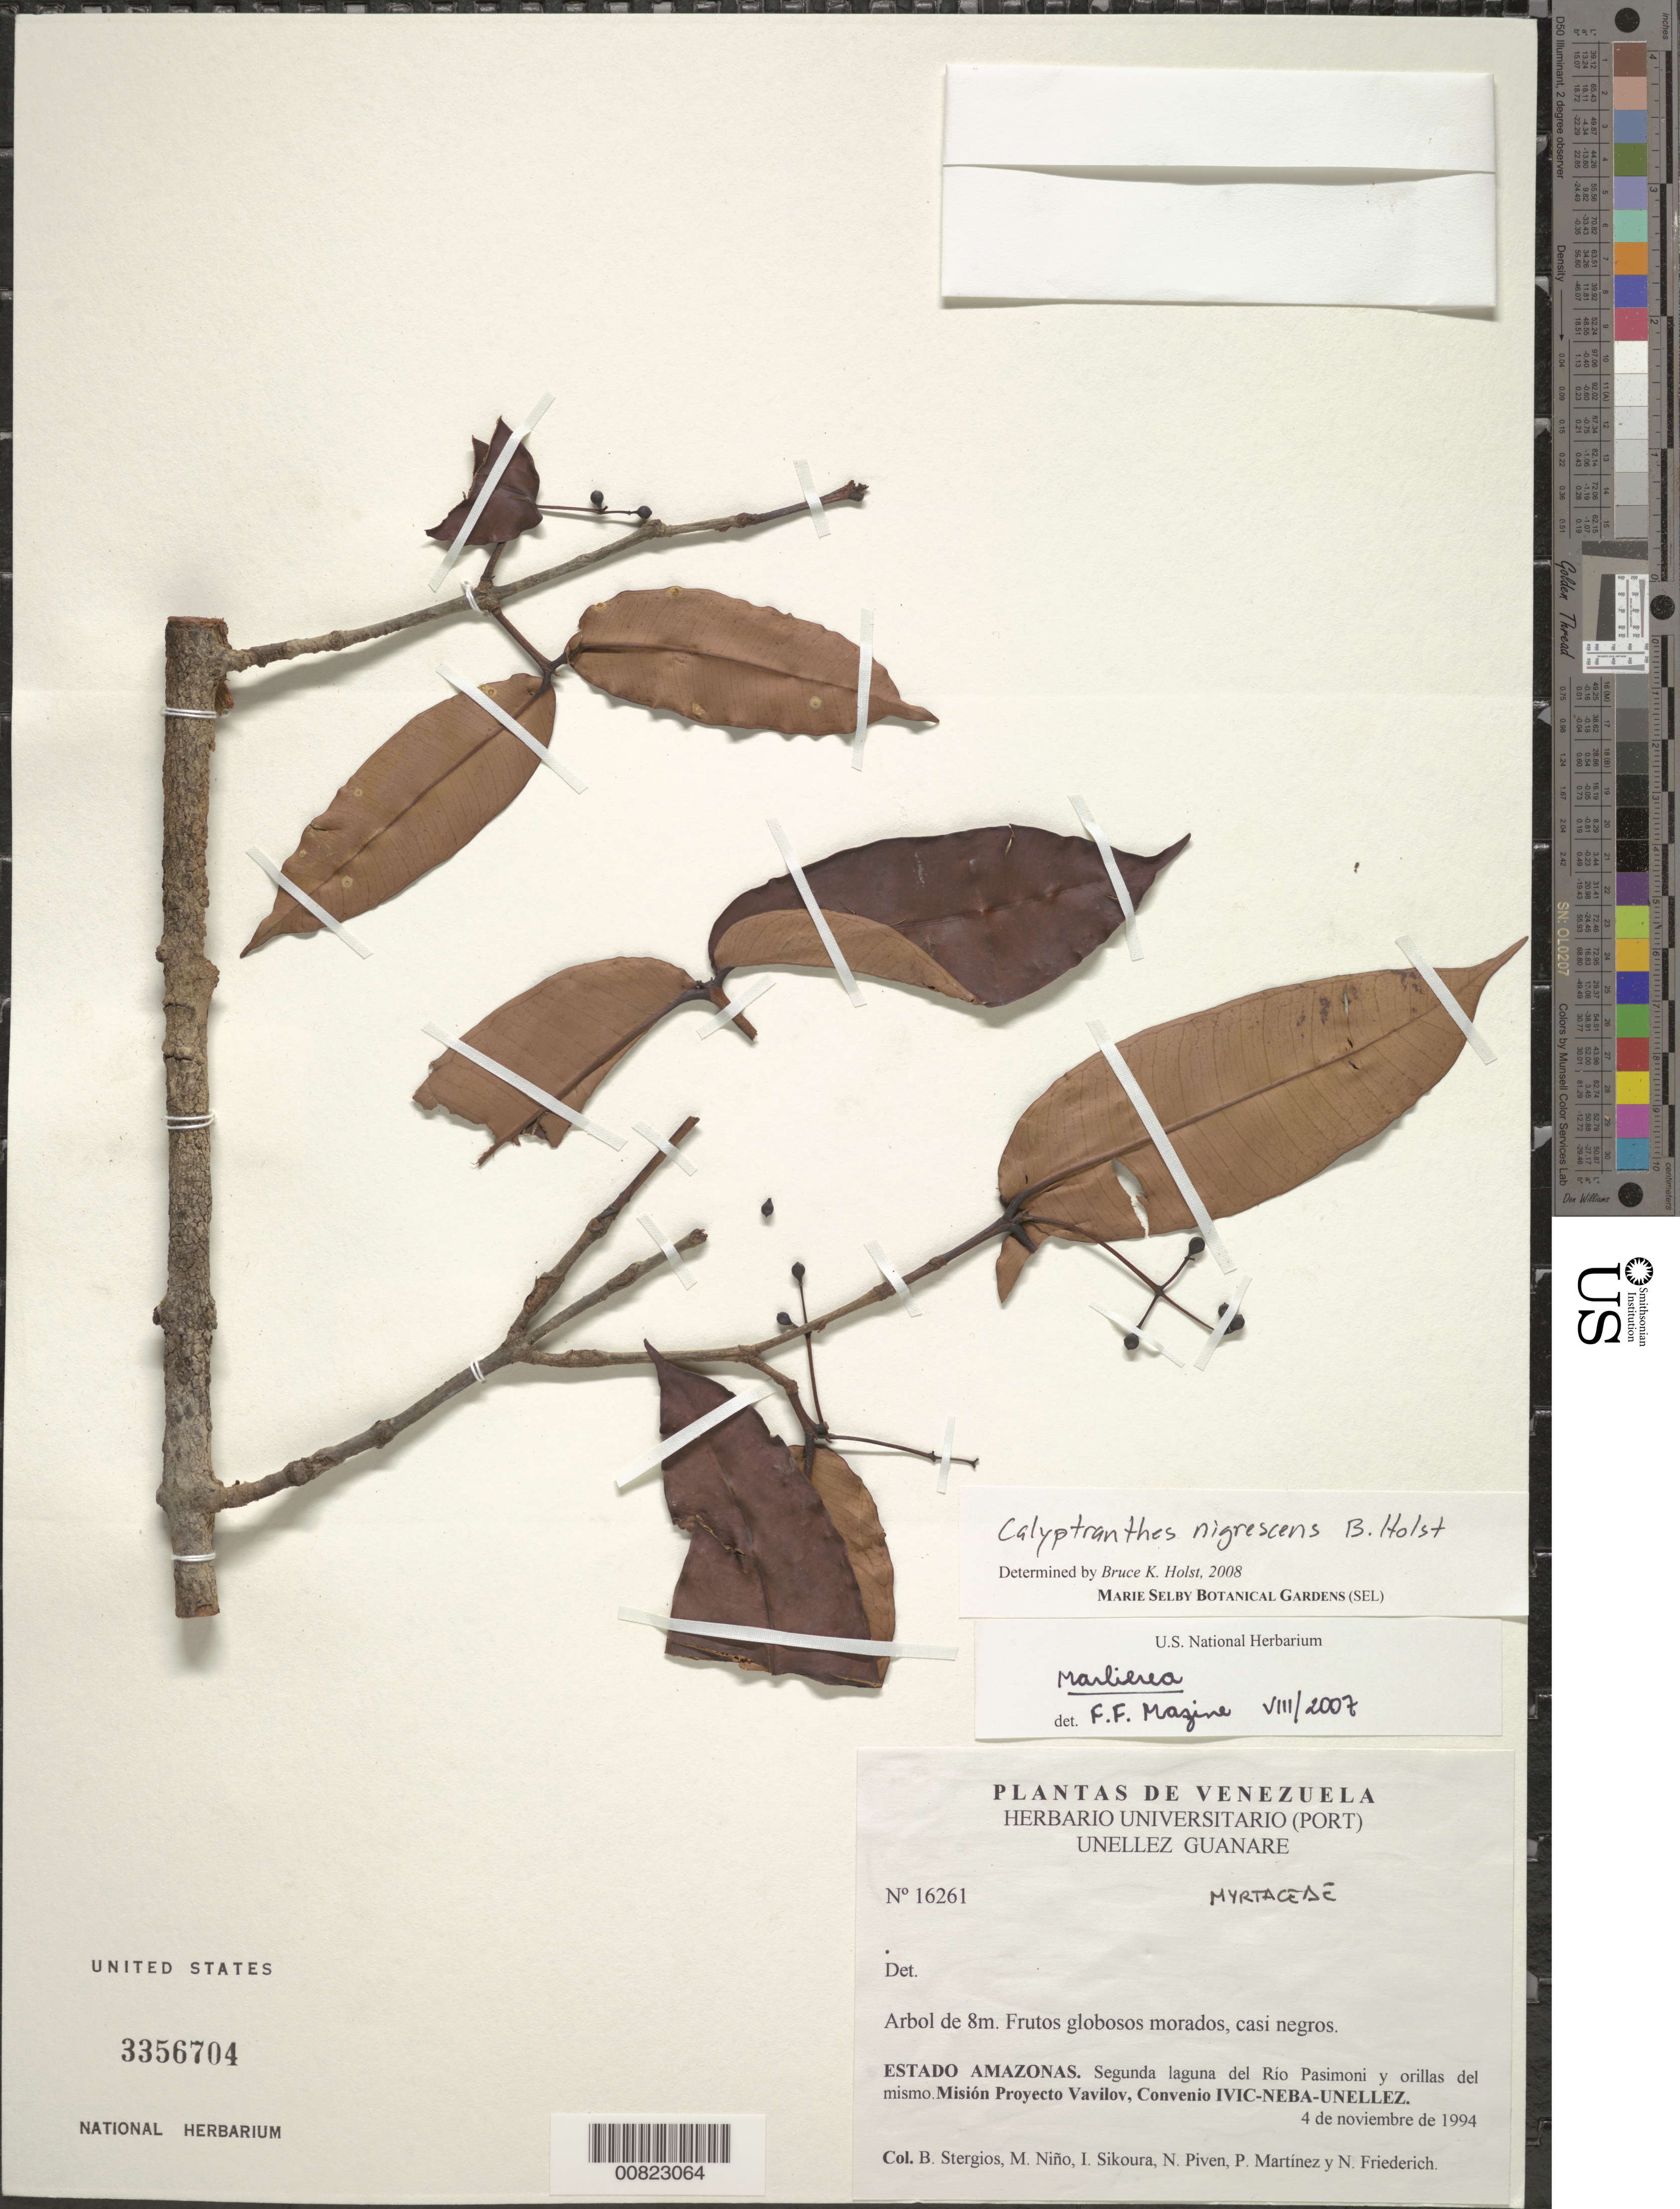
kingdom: Plantae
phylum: Tracheophyta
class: Magnoliopsida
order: Myrtales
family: Myrtaceae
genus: Myrcia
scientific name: Myrcia celaenensis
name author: E. Lucas & K. Samra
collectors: B. G. Stergios, S. M. Niño, I. Sikoura, N. Piven, P. Martinez & N. Friederich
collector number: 16261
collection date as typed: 4-Nov-94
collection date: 1994-11-04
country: Venezuela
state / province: Amazonas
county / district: Río Negro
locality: Río Pasimoni, Misión Proyecto Vavilov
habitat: Segunda laguna en río y orillas del mismo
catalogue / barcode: US 3356704